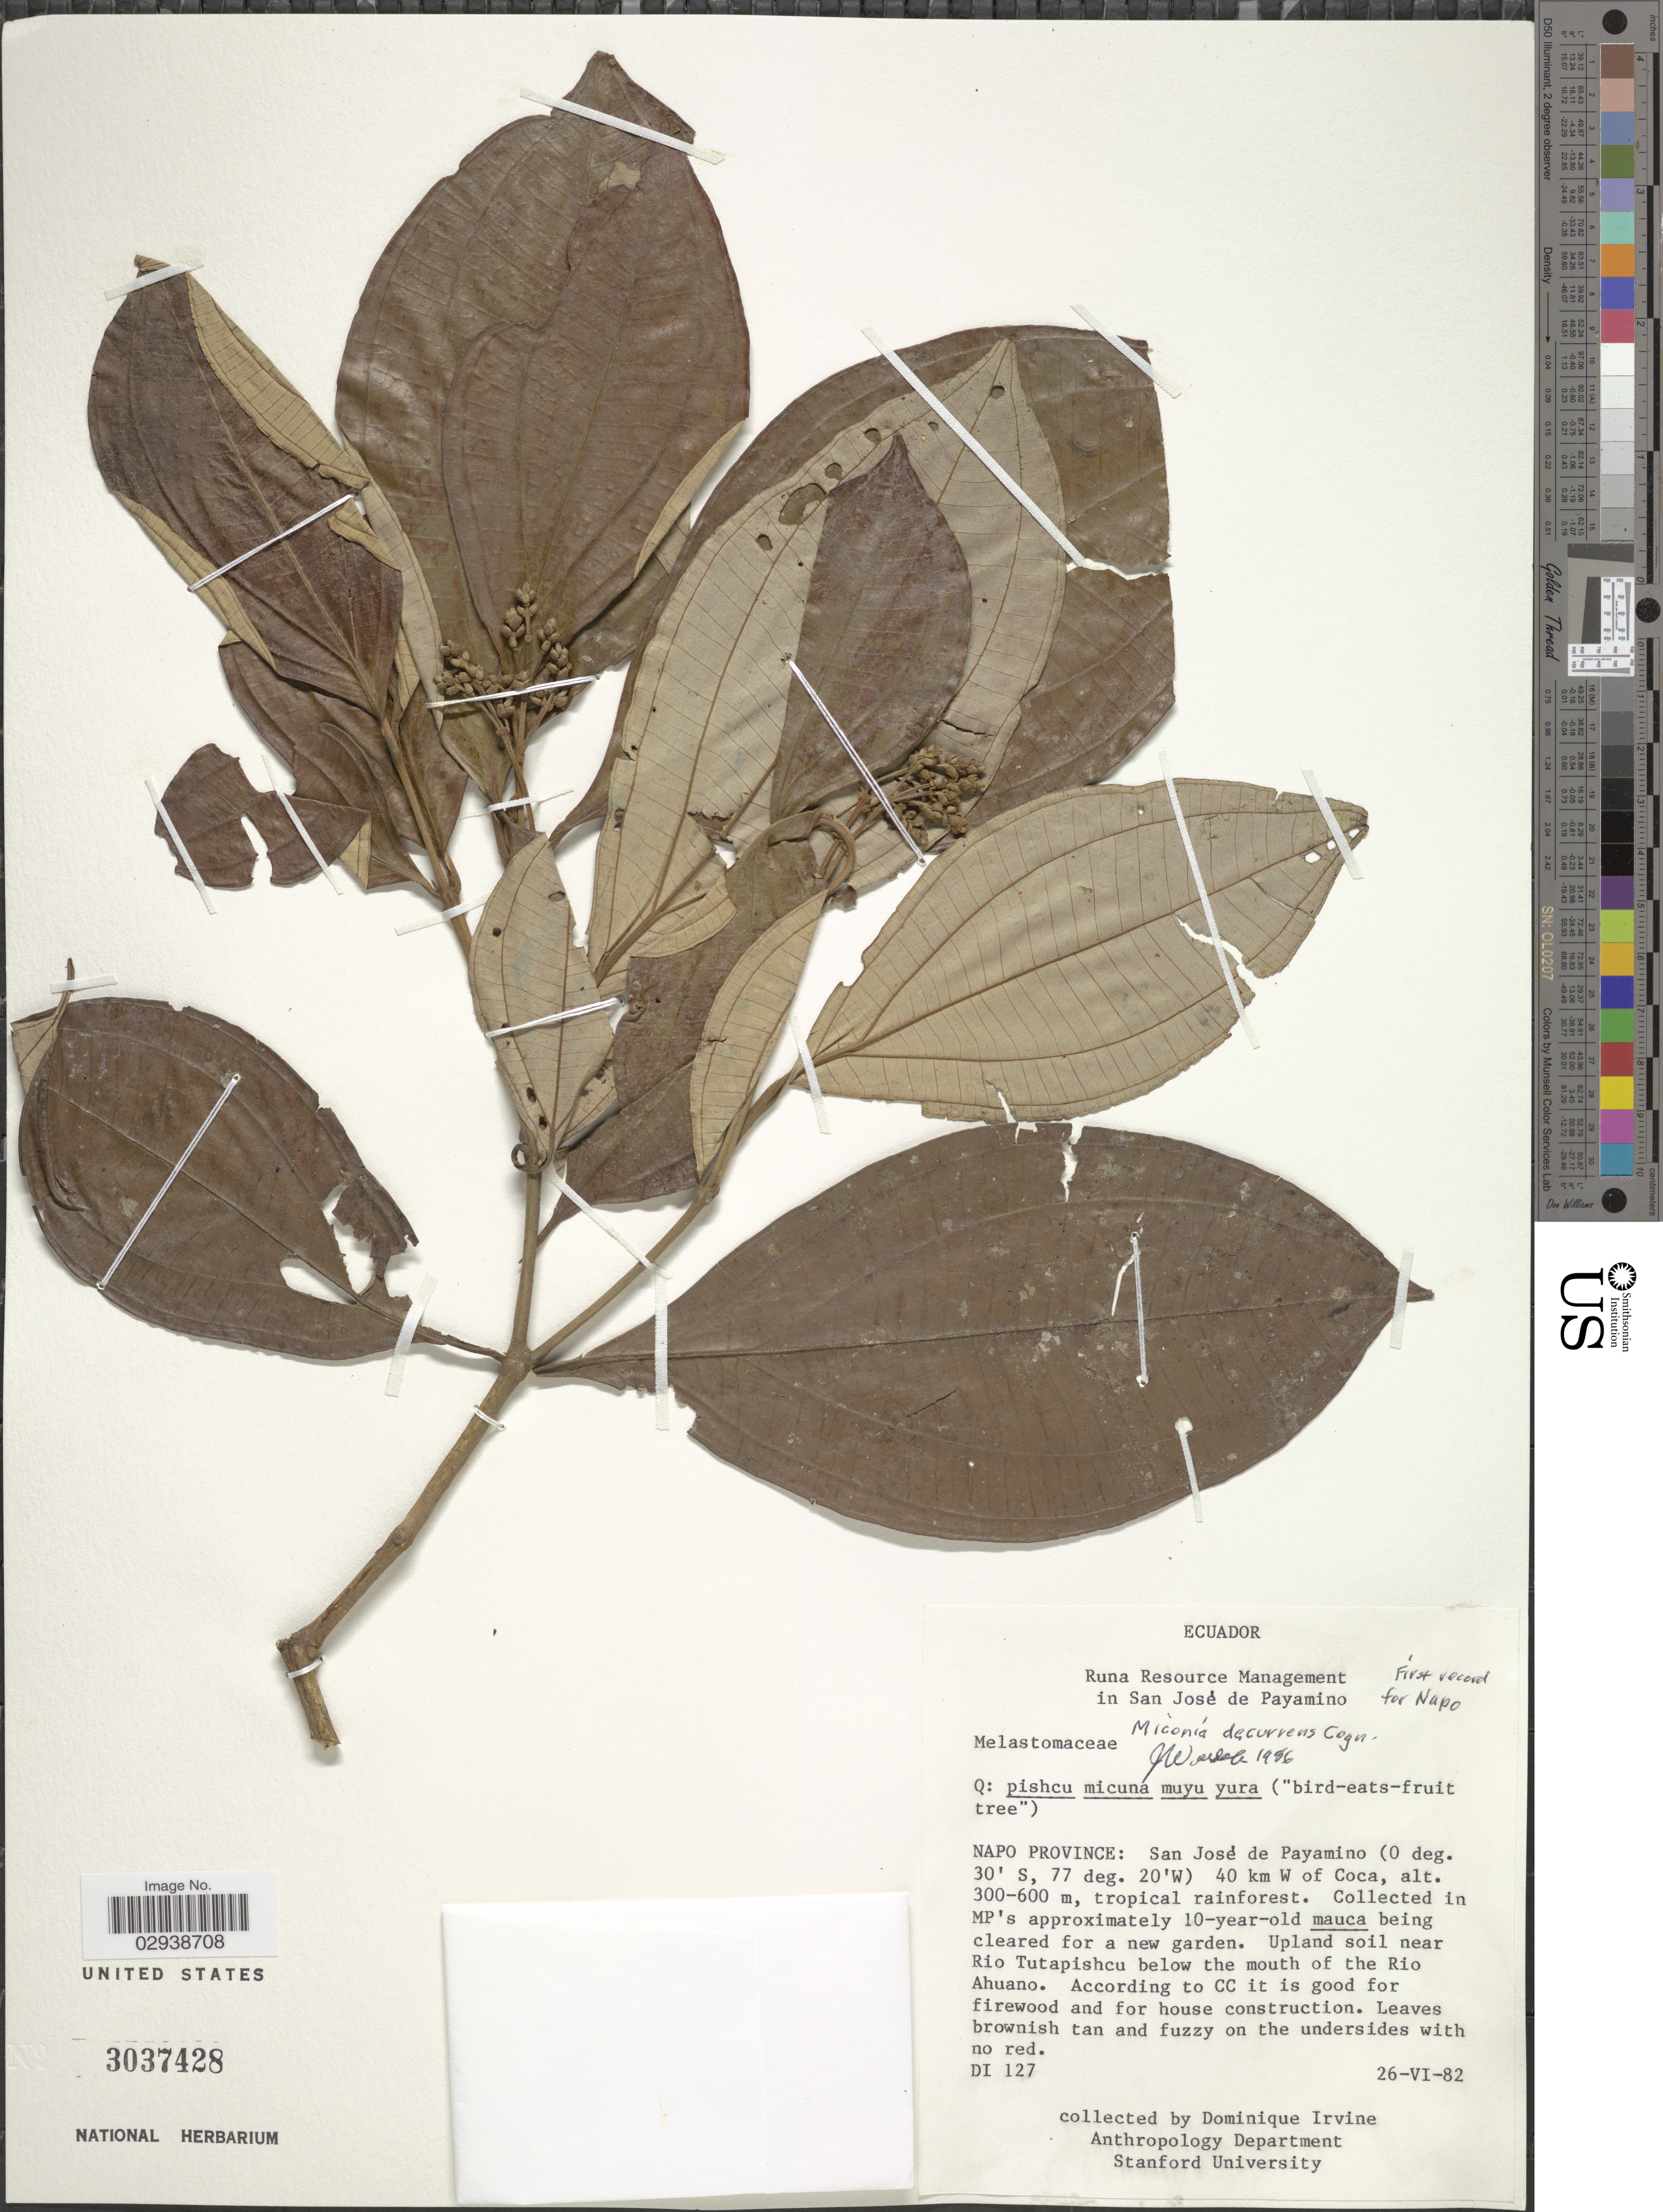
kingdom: Plantae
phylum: Tracheophyta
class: Magnoliopsida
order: Myrtales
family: Melastomataceae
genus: Miconia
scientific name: Miconia decurrens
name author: Cogn.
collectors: D. Irvine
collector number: DI 127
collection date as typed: Transcribed d/m/y: 26/6/82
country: Ecuador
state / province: Napo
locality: San José de Payamino, 40 km W of Coca.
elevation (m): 300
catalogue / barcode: US 3037428